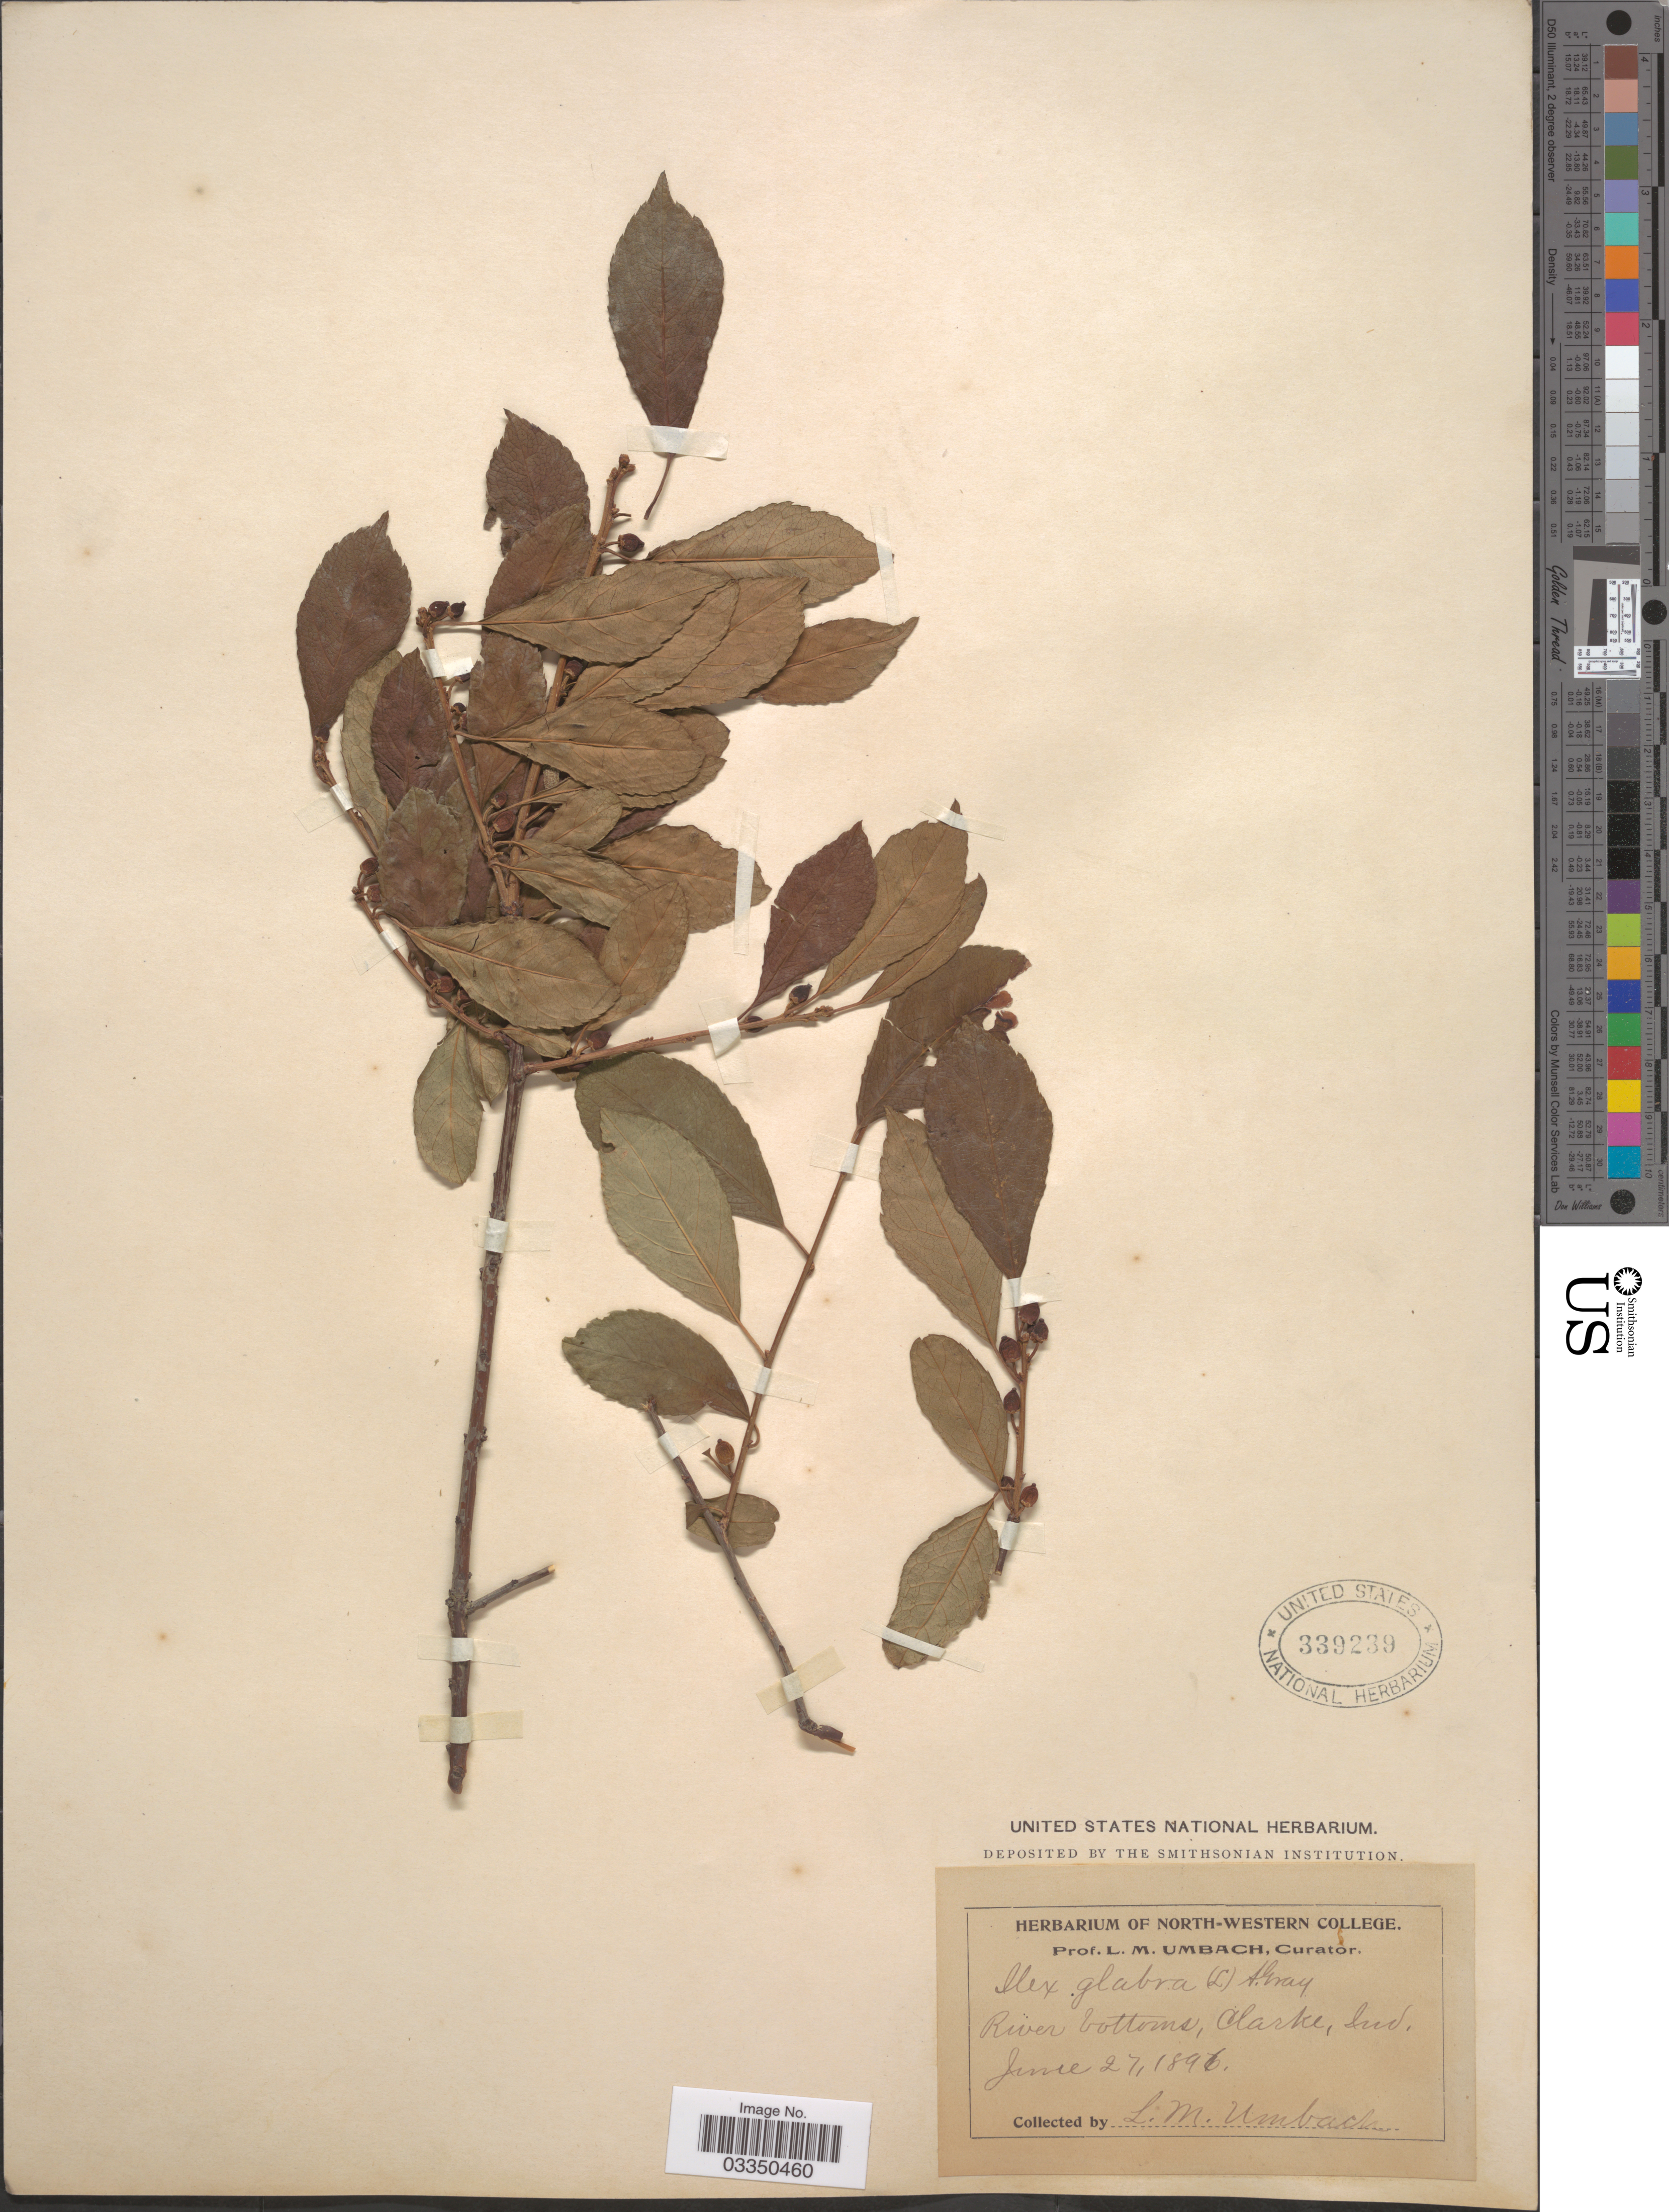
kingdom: Plantae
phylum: Tracheophyta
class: Magnoliopsida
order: Aquifoliales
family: Aquifoliaceae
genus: Ilex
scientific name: Ilex verticillata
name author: (L.) A. Gray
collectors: L. M. Umbach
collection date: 1896-06-27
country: United States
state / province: Indiana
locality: River bottoms, Clarke.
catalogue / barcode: US 339239